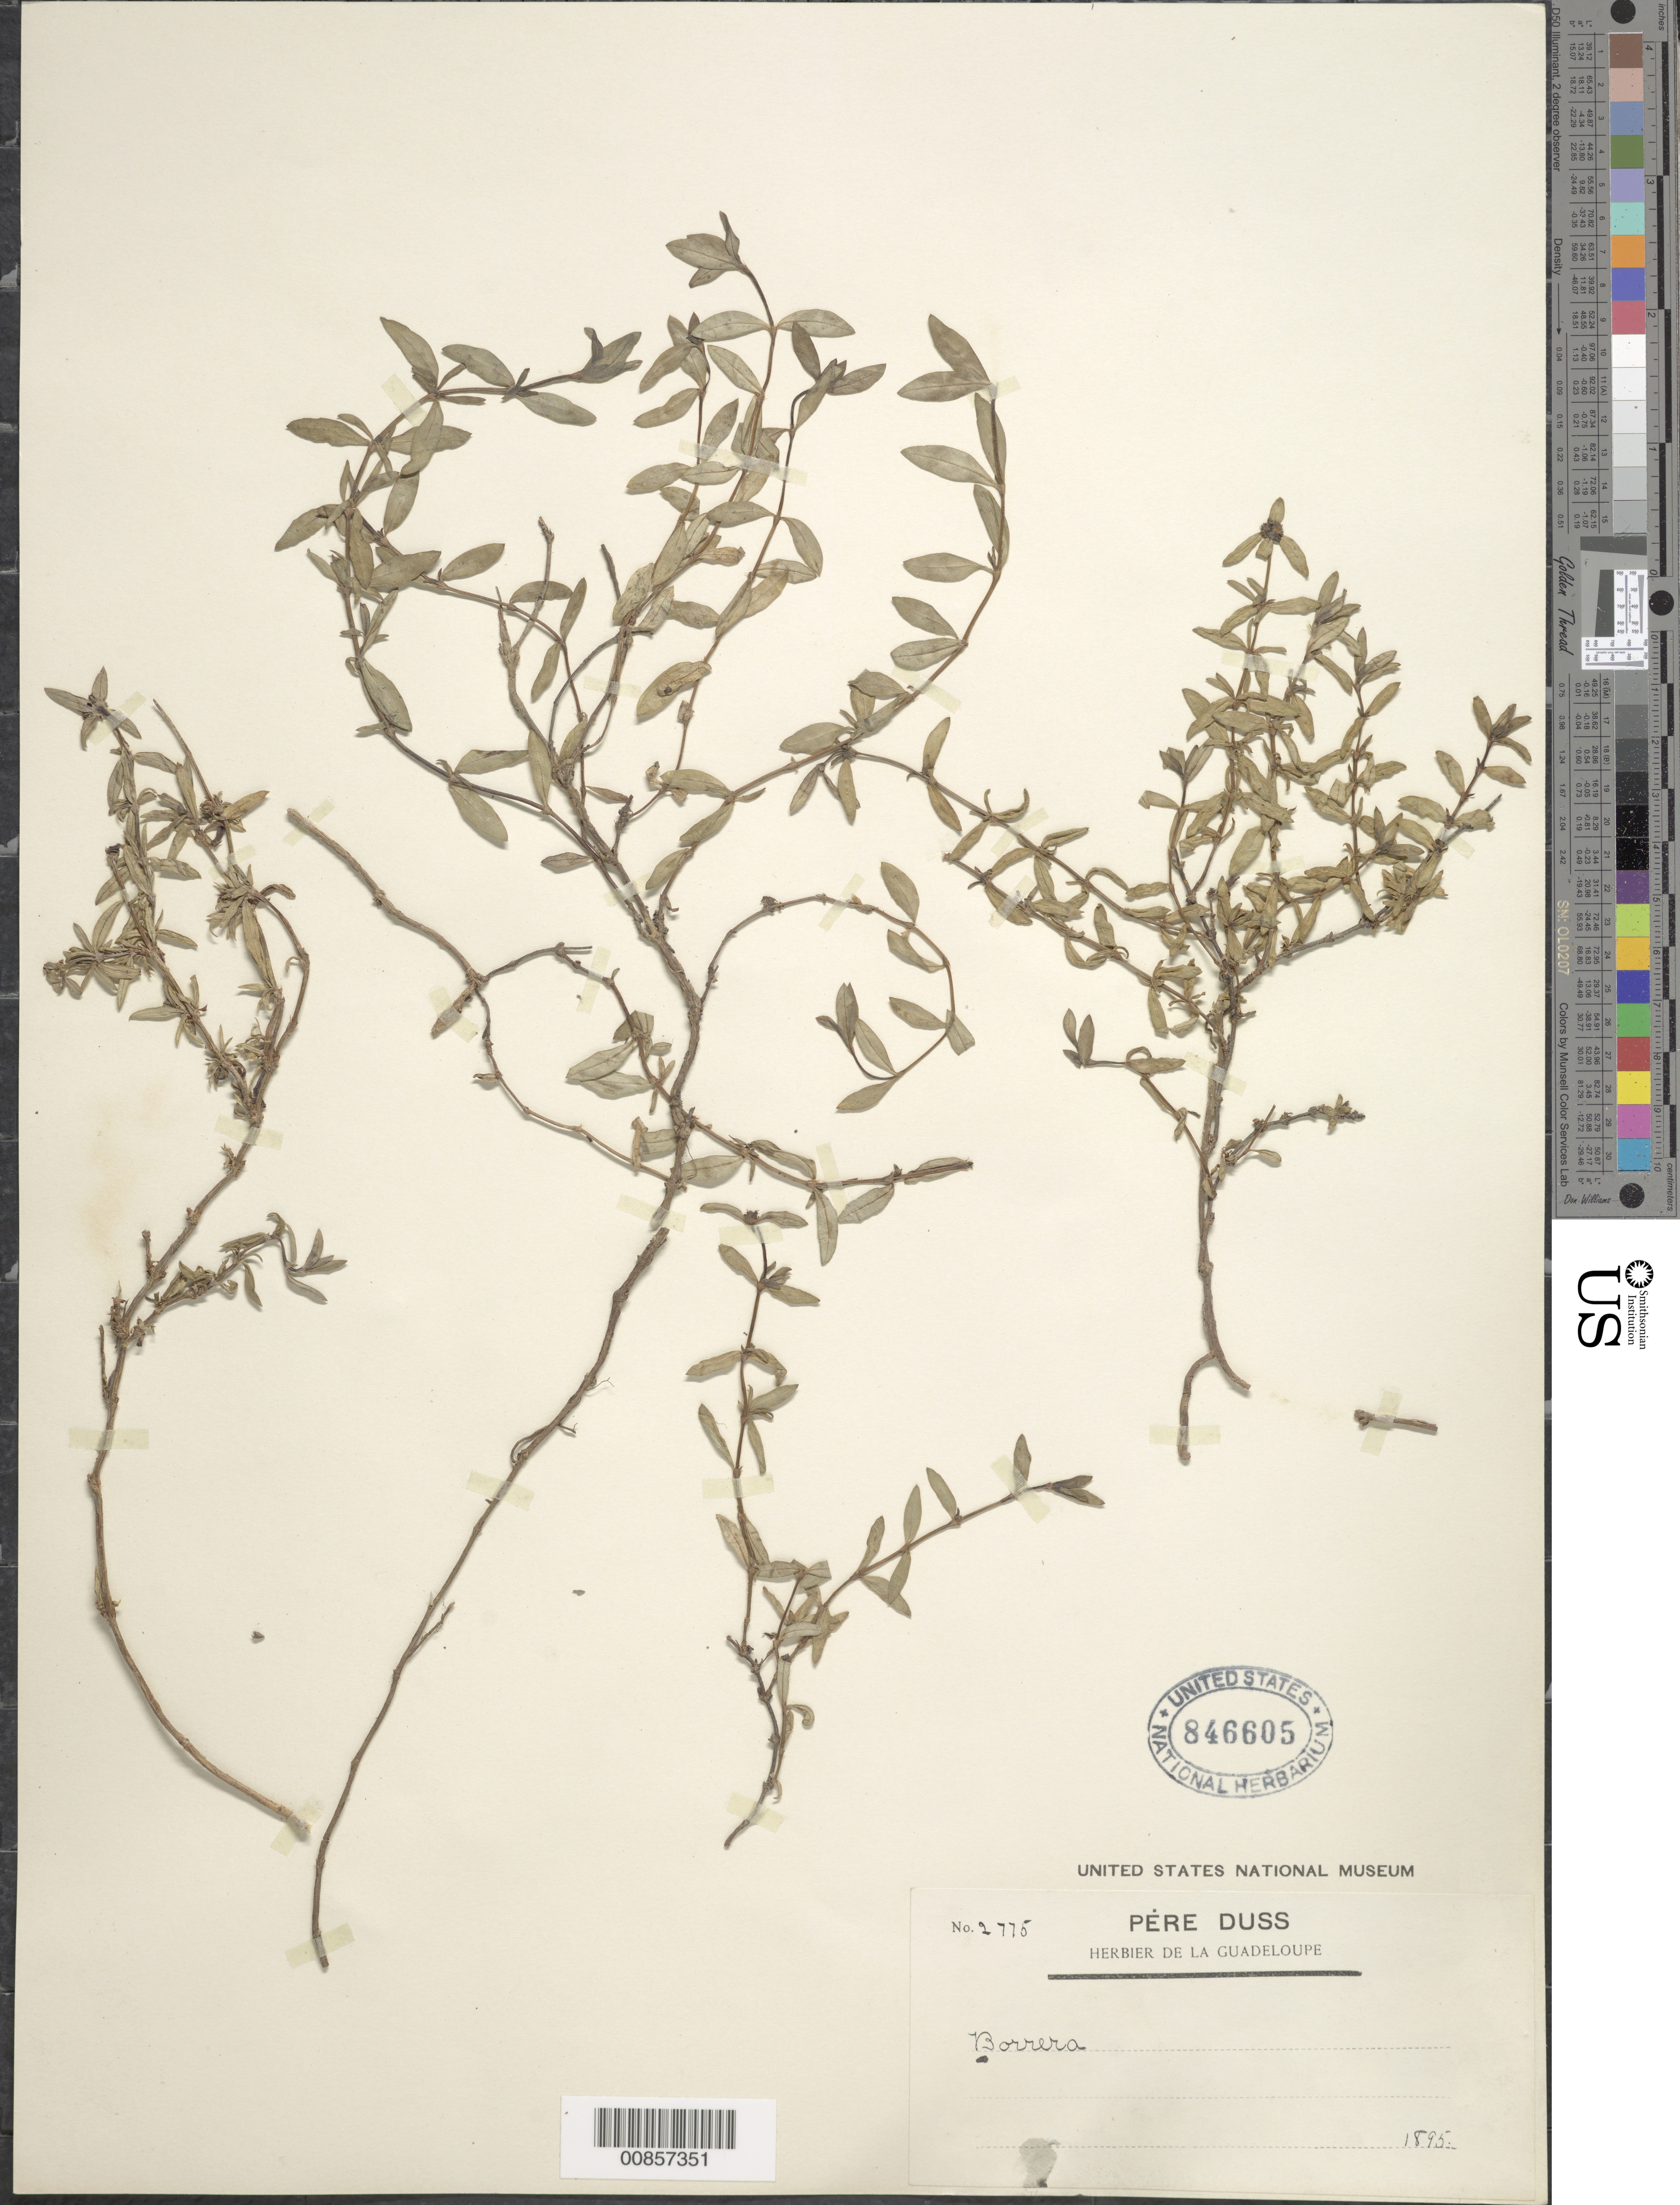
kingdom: Plantae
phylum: Tracheophyta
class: Magnoliopsida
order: Gentianales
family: Rubiaceae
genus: Spermacoce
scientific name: Spermacoce sp.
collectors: Père Duss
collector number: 2775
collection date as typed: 1895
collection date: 1895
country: Guadeloupe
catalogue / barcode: US 846605